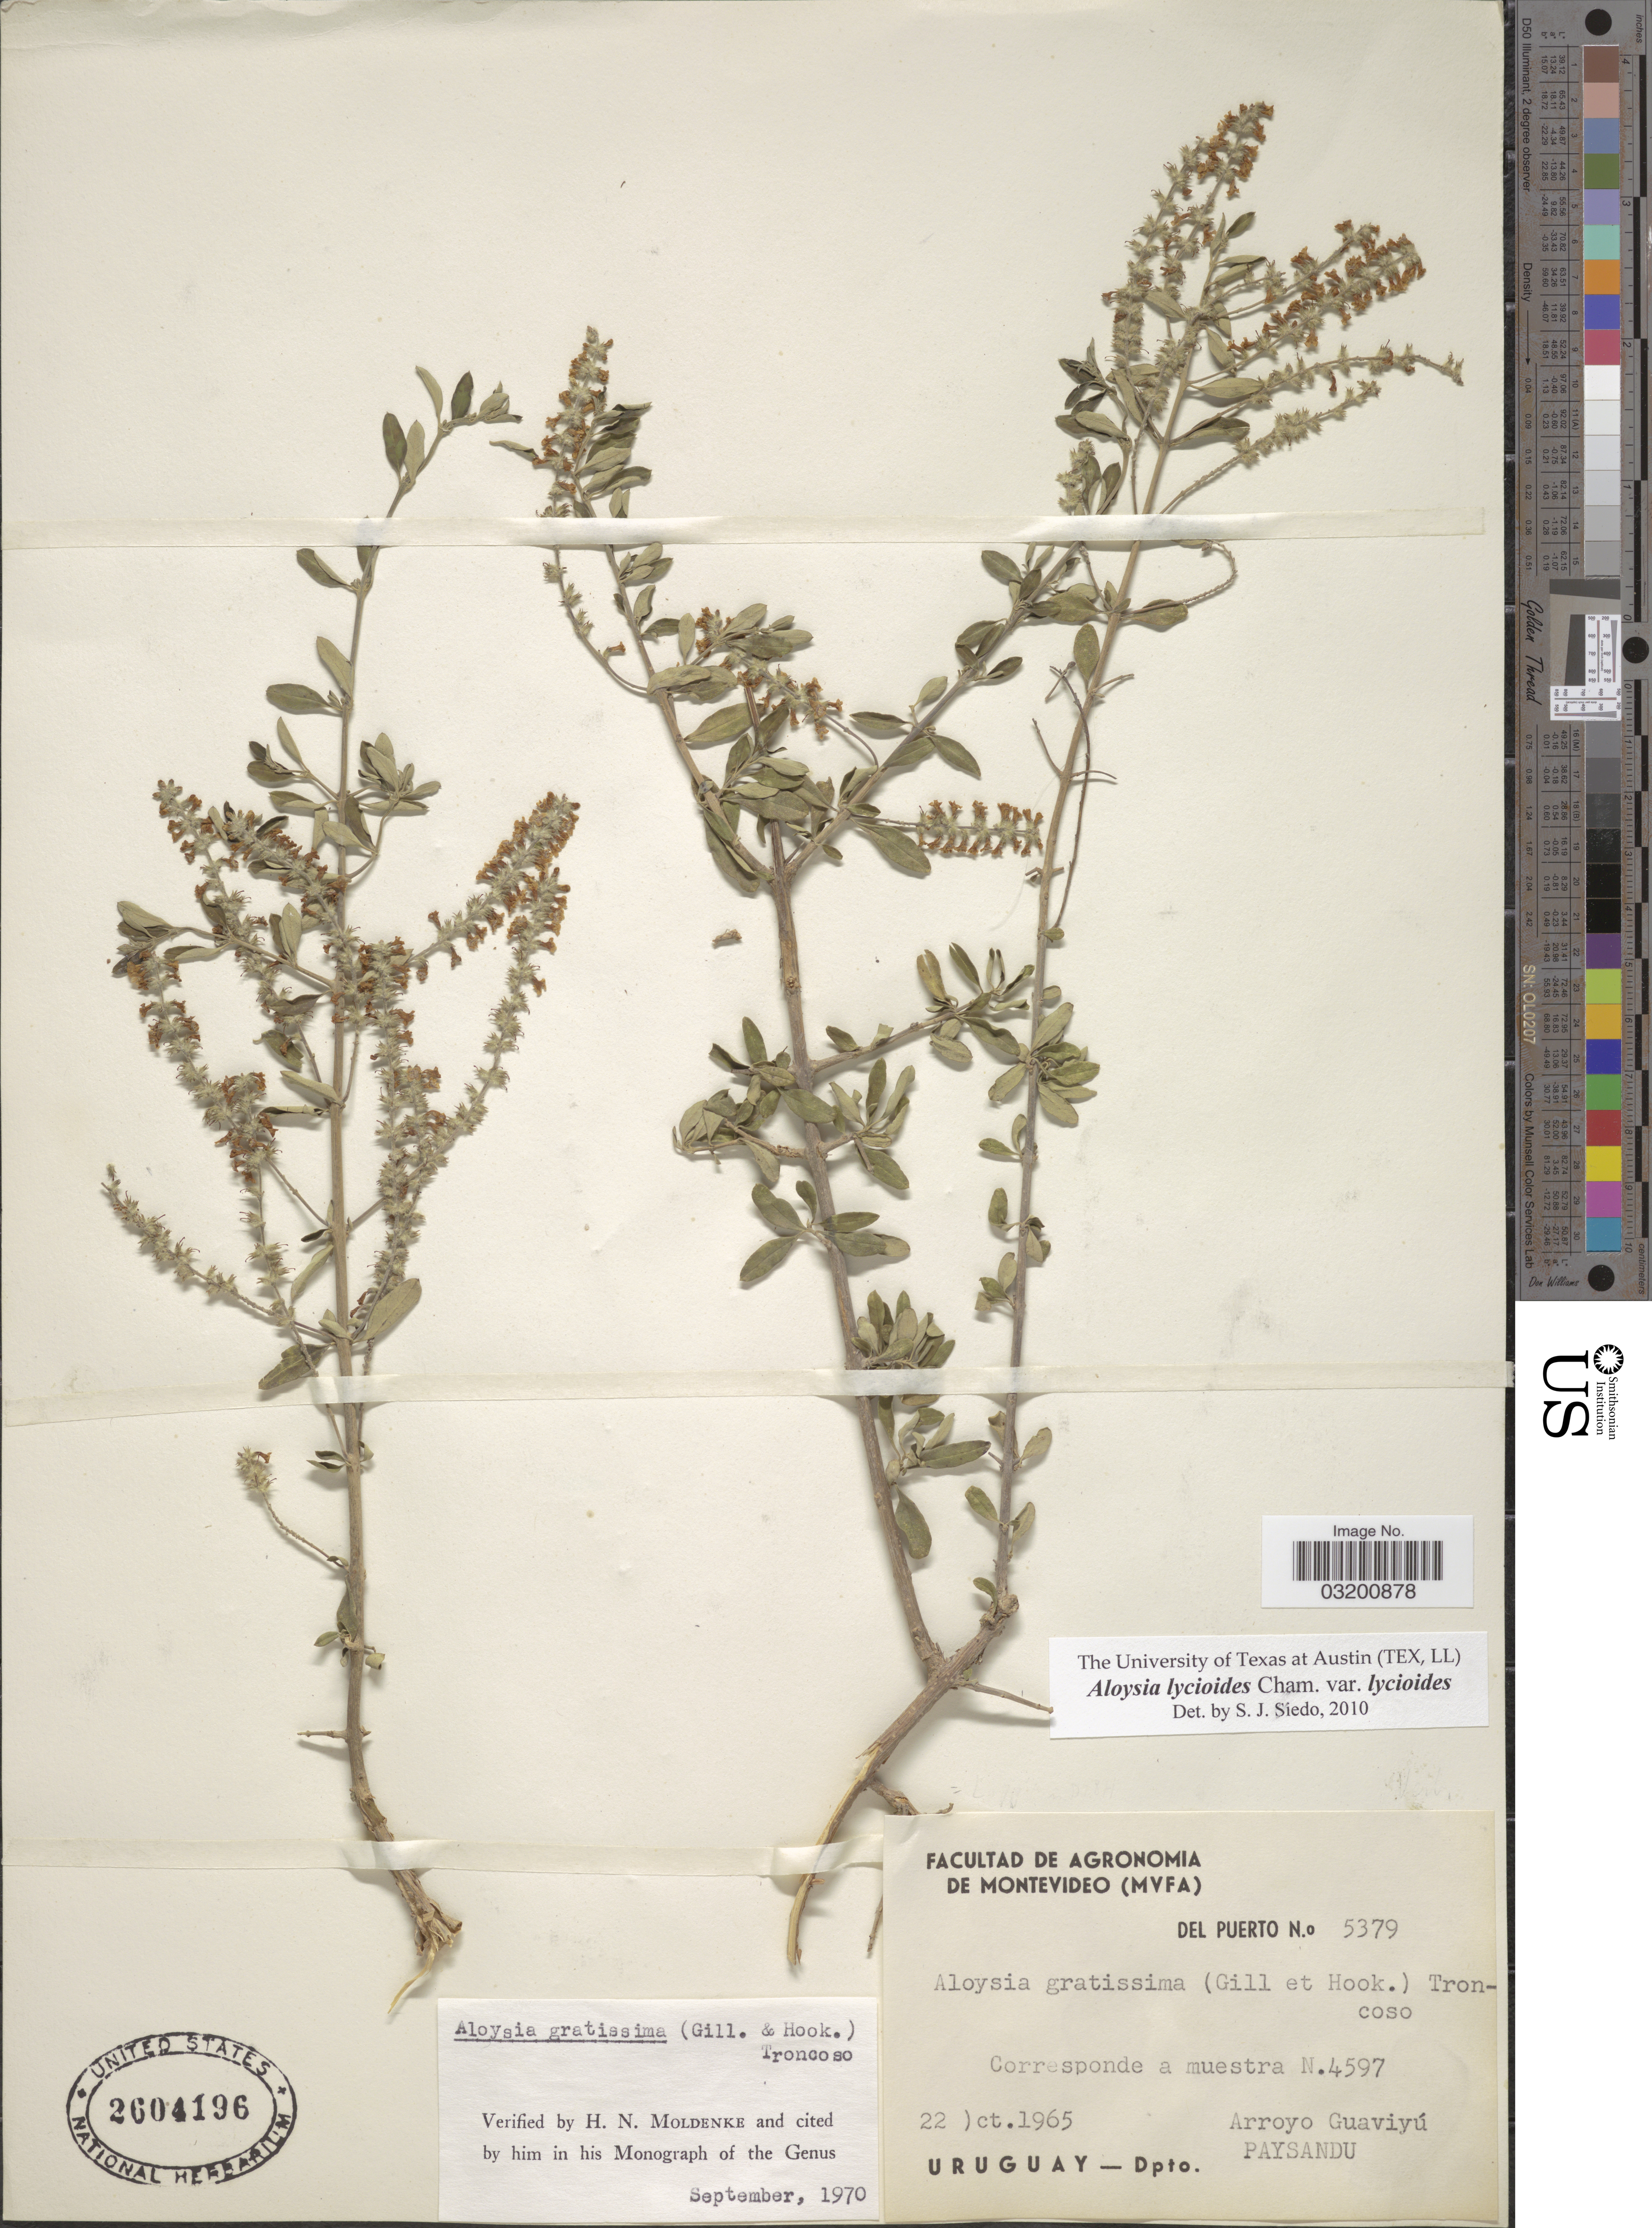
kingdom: Plantae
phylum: Tracheophyta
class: Magnoliopsida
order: Lamiales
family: Verbenaceae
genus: Aloysia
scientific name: Aloysia lycioides var. lycioides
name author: Cham.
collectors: Del Puerto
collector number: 5379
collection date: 1965-10-22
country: Uruguay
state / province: Paysandu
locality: Arroyo Guaviyú, Dpto. Paysandu.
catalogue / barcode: US 2604196